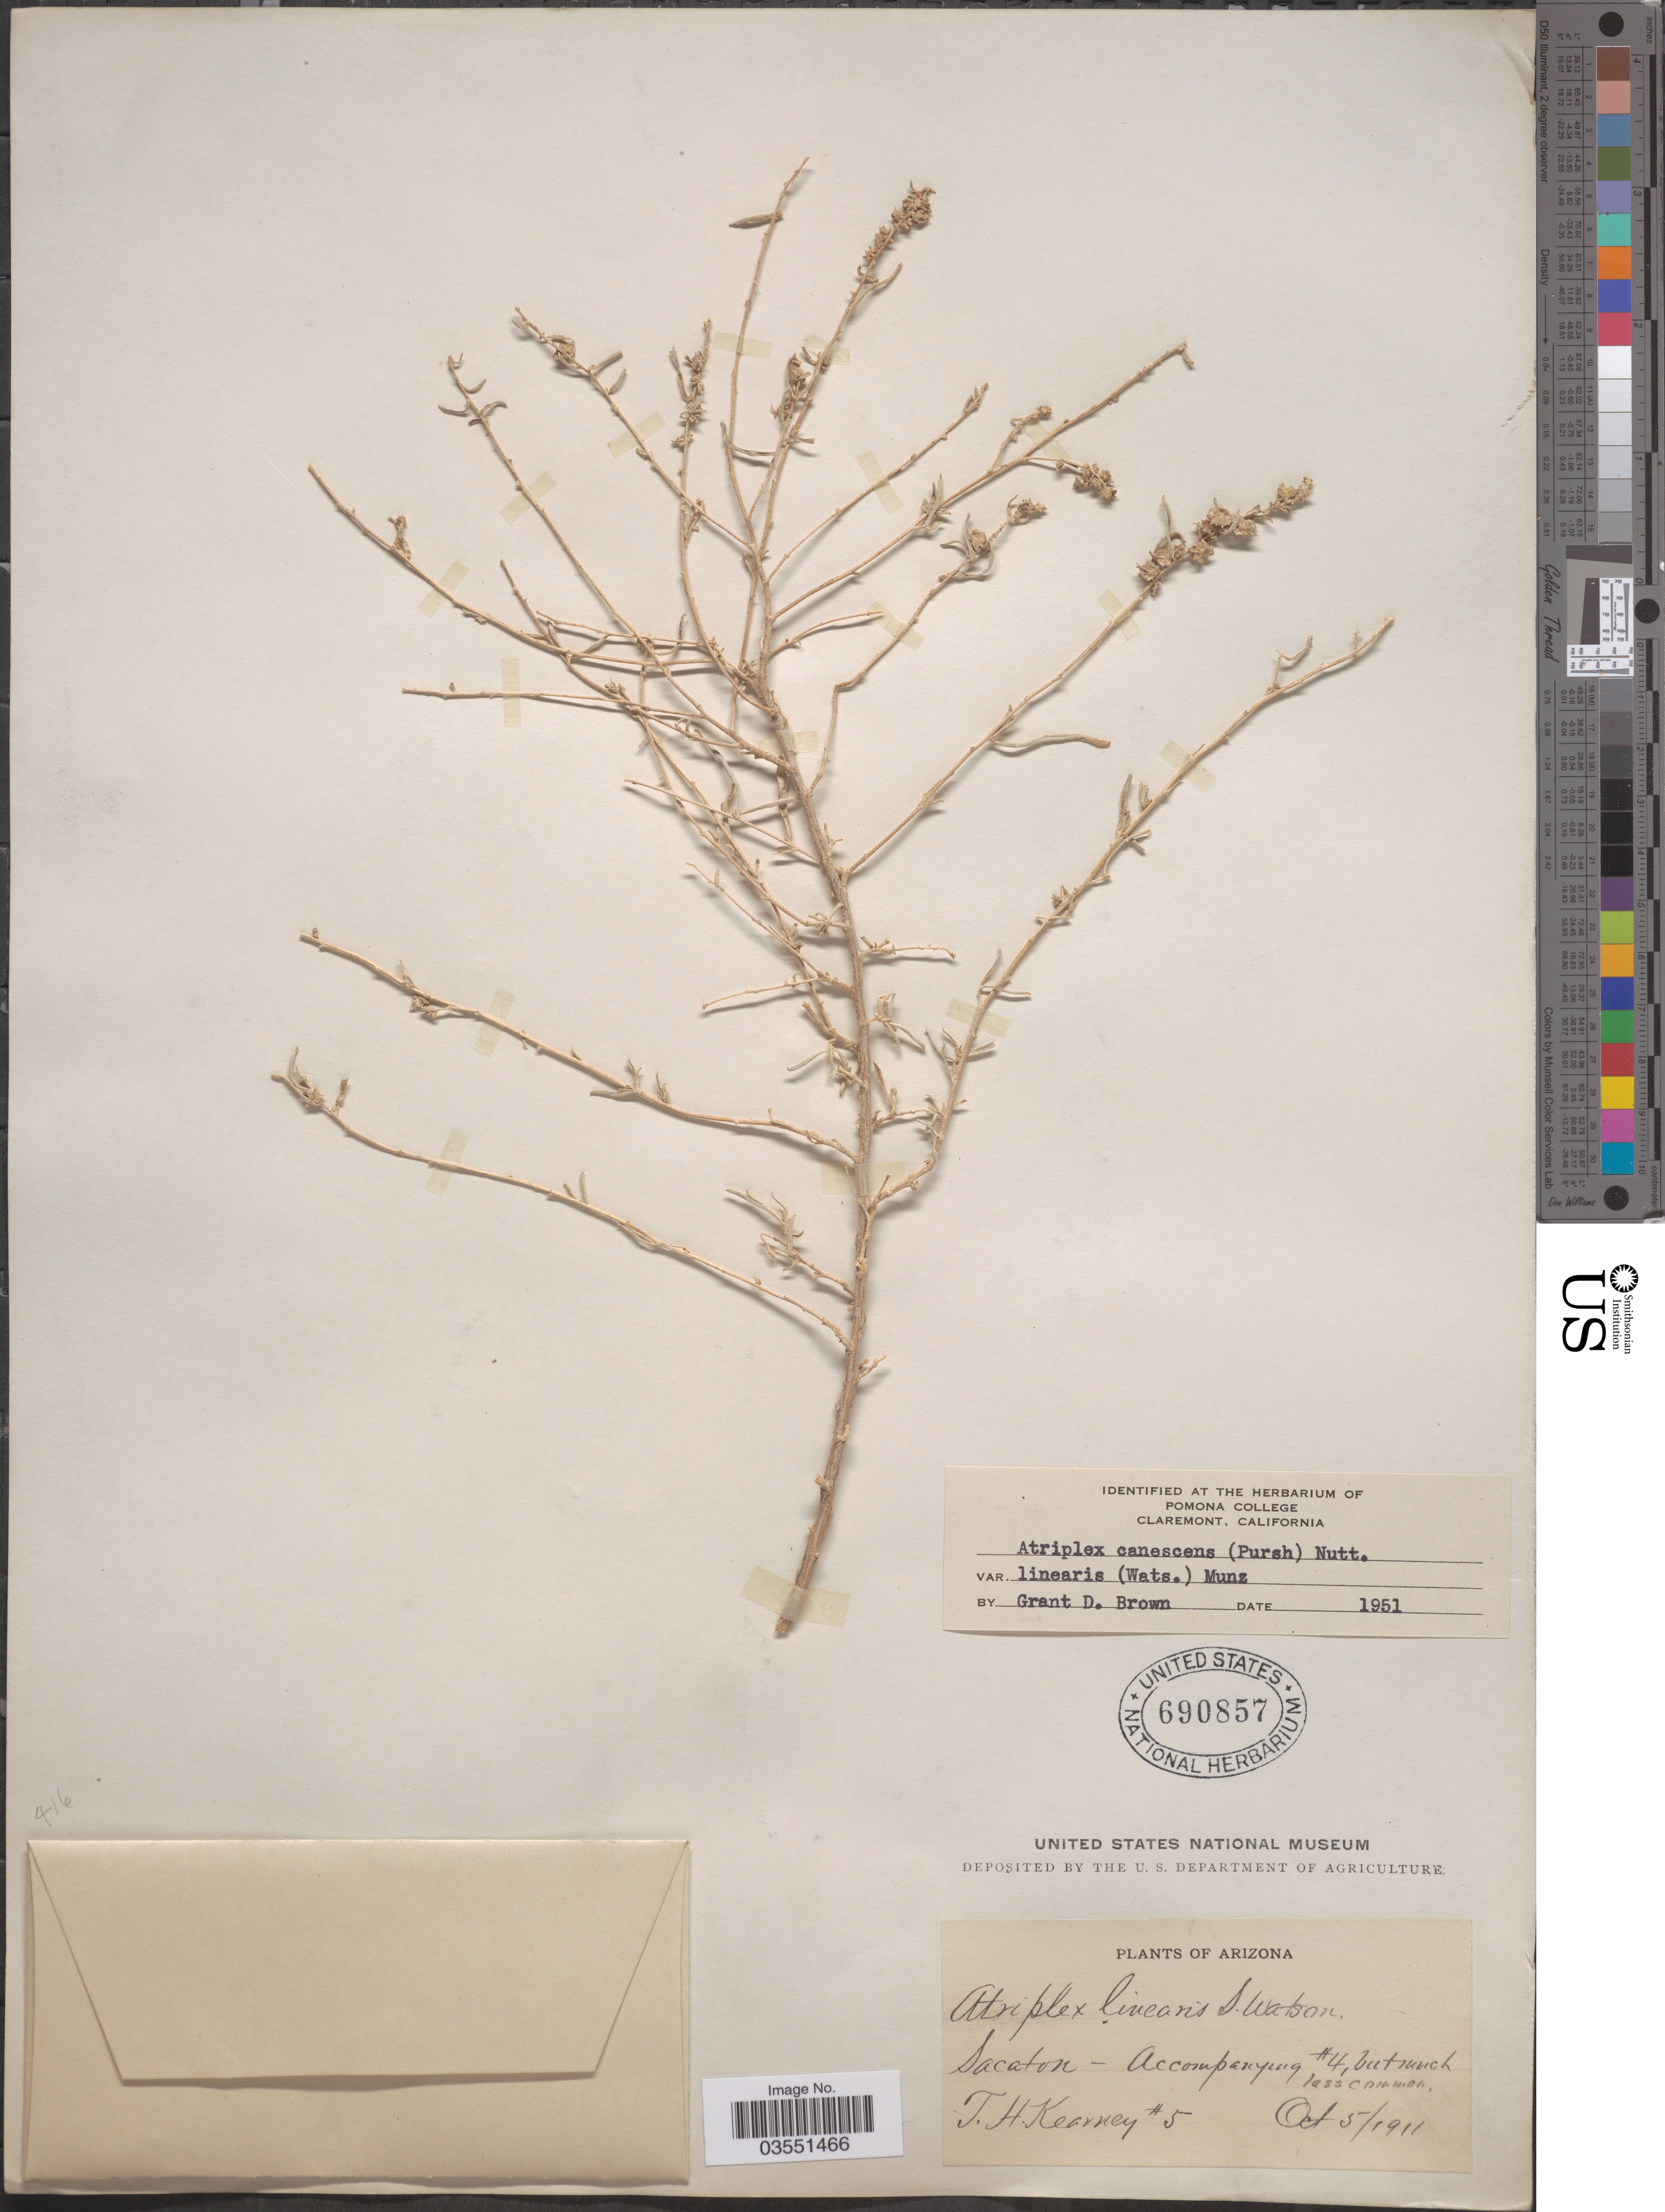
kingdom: Plantae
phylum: Tracheophyta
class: Magnoliopsida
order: Caryophyllales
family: Amaranthaceae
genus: Atriplex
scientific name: Atriplex canescens var. linearis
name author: (Pursh) Nutt.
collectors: T. H. Kearney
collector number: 5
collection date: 1911-10-05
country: United States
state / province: Arizona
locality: Sacaton.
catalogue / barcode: US 690857